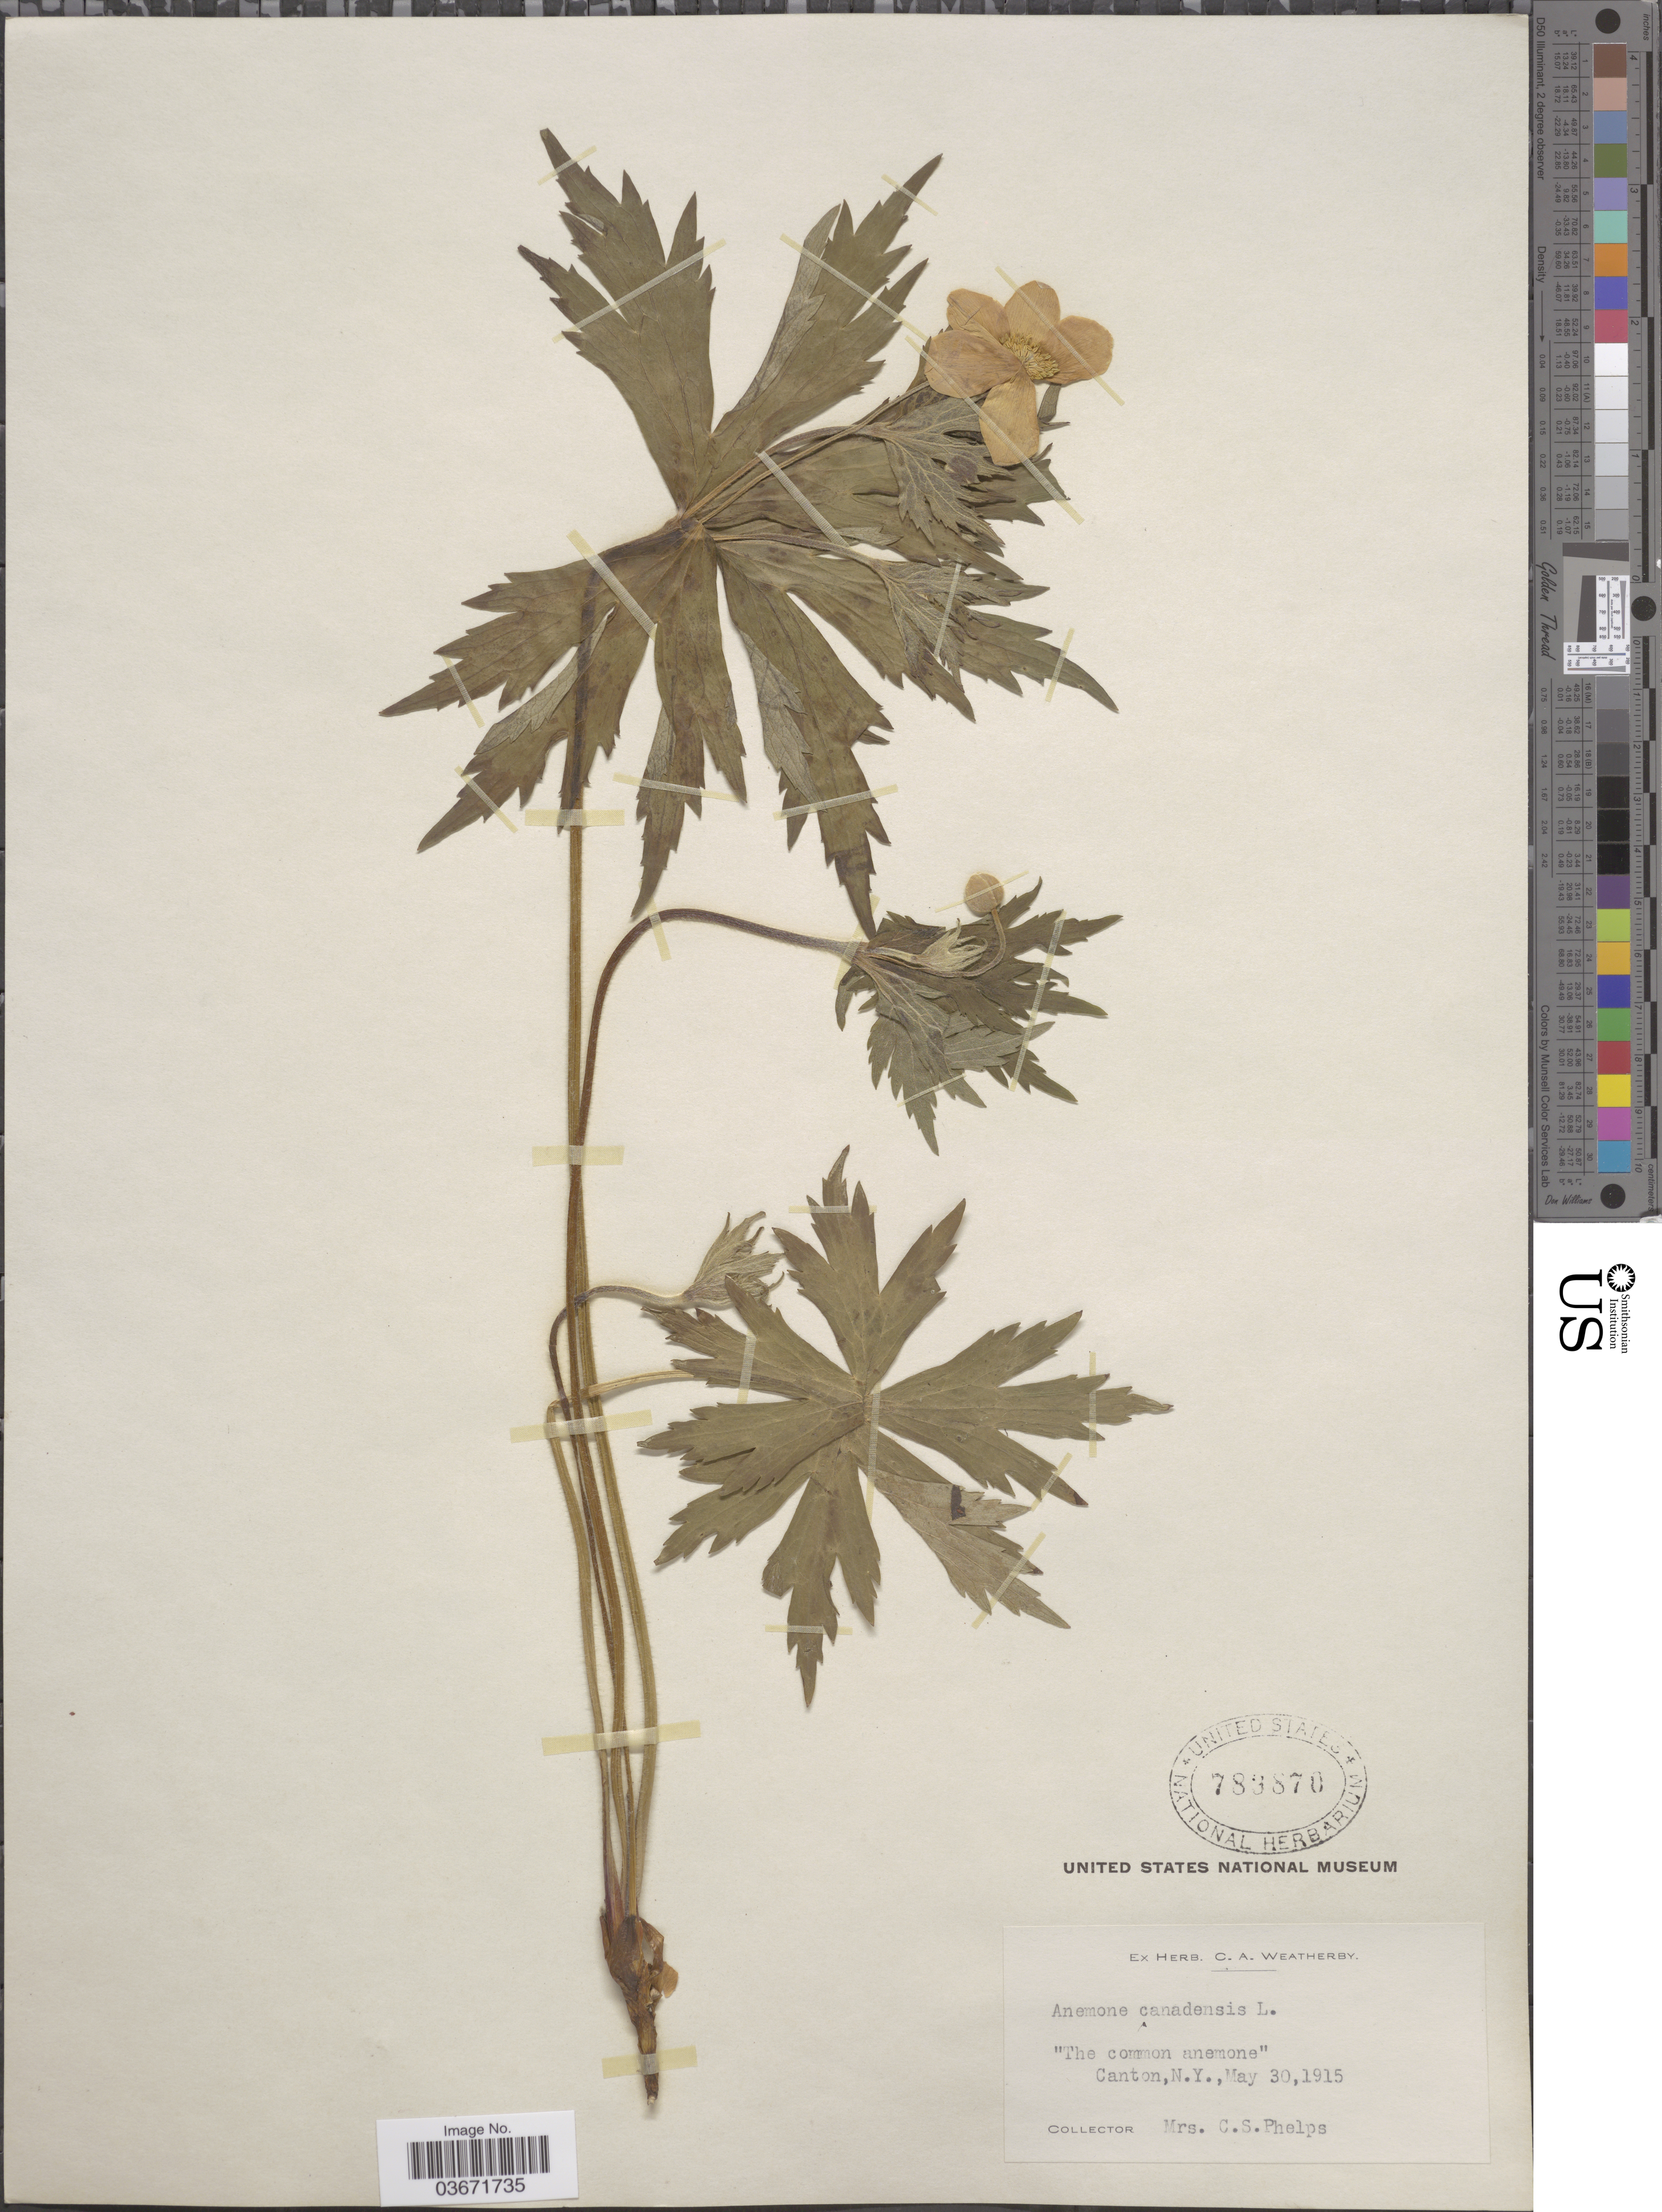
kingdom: Plantae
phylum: Tracheophyta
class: Magnoliopsida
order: Ranunculales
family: Ranunculaceae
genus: Anemone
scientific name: Anemone canadensis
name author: L.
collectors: C. Phelps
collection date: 1915-05-30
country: United States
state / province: New York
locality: Canton.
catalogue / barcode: US 783870